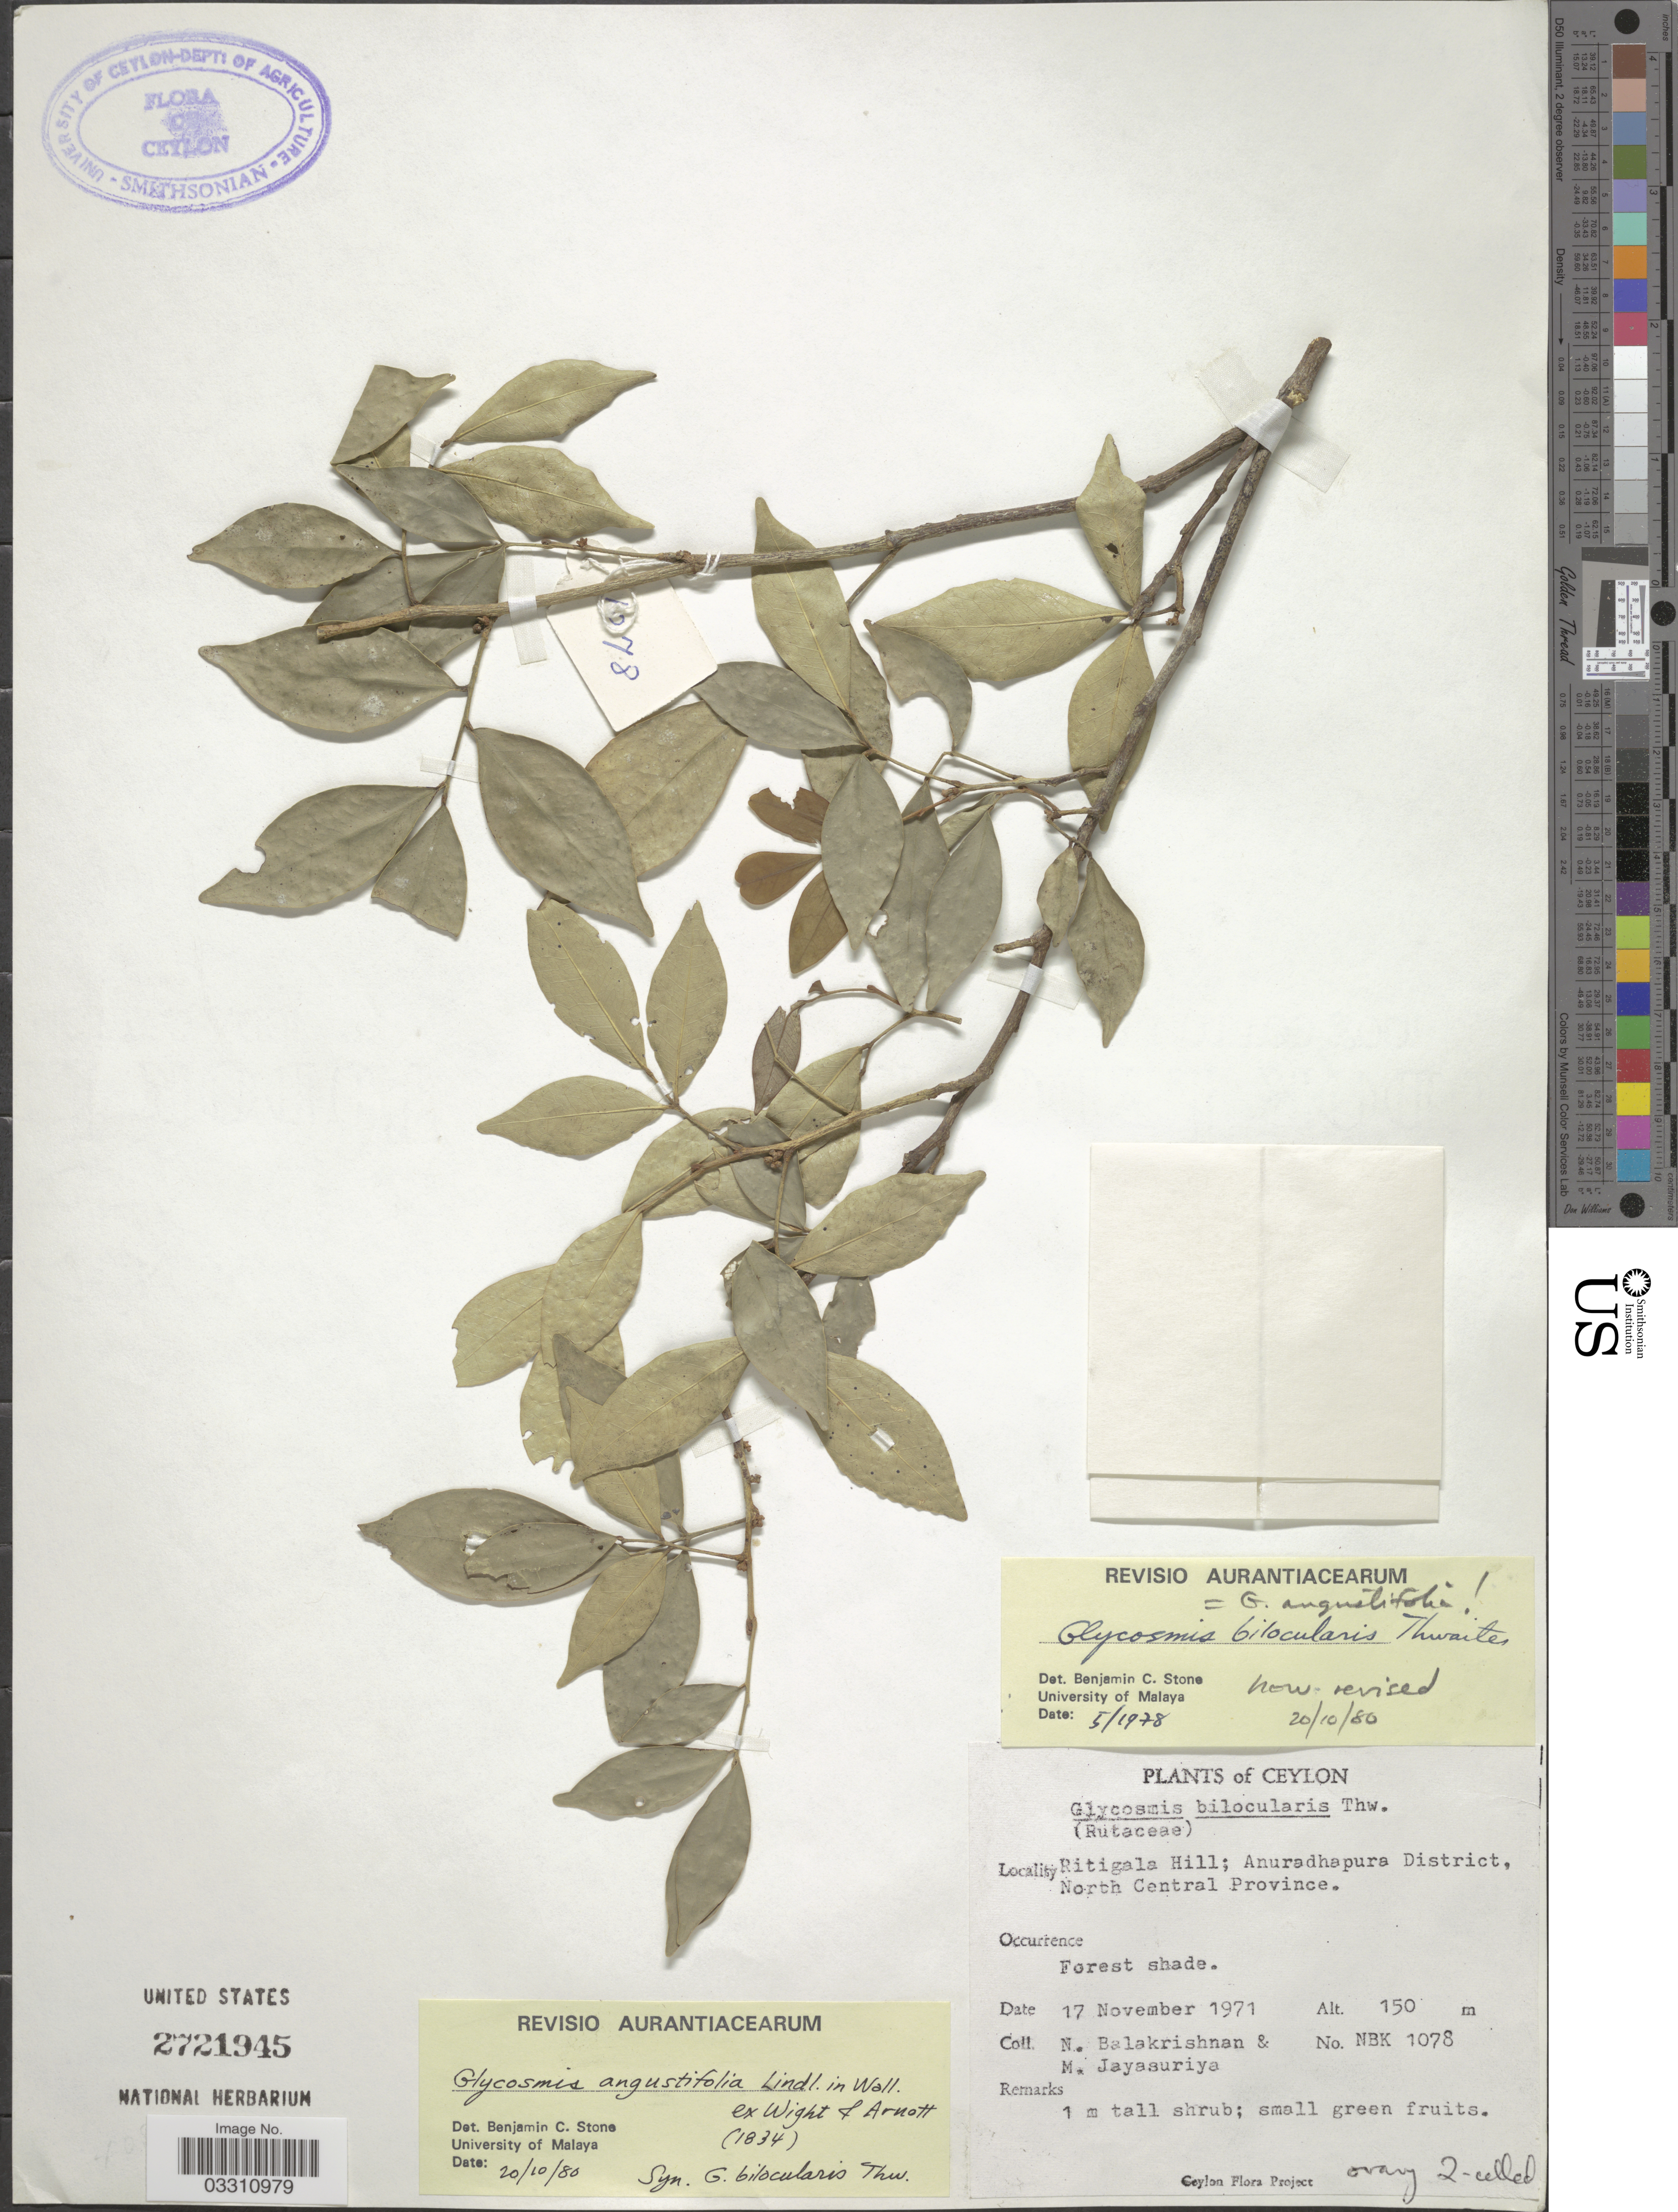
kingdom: Plantae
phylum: Tracheophyta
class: Magnoliopsida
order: Sapindales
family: Rutaceae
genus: Glycosmis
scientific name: Glycosmis angustifolia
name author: Lindl. ex Wight & Arn.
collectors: N. Balakrishnan & M. Jayasuriya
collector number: NBK1078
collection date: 1971-11-17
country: Sri Lanka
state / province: North Central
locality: Ceylon, Ritigala Hill; Anuradhapura District.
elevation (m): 150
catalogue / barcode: US 2721945